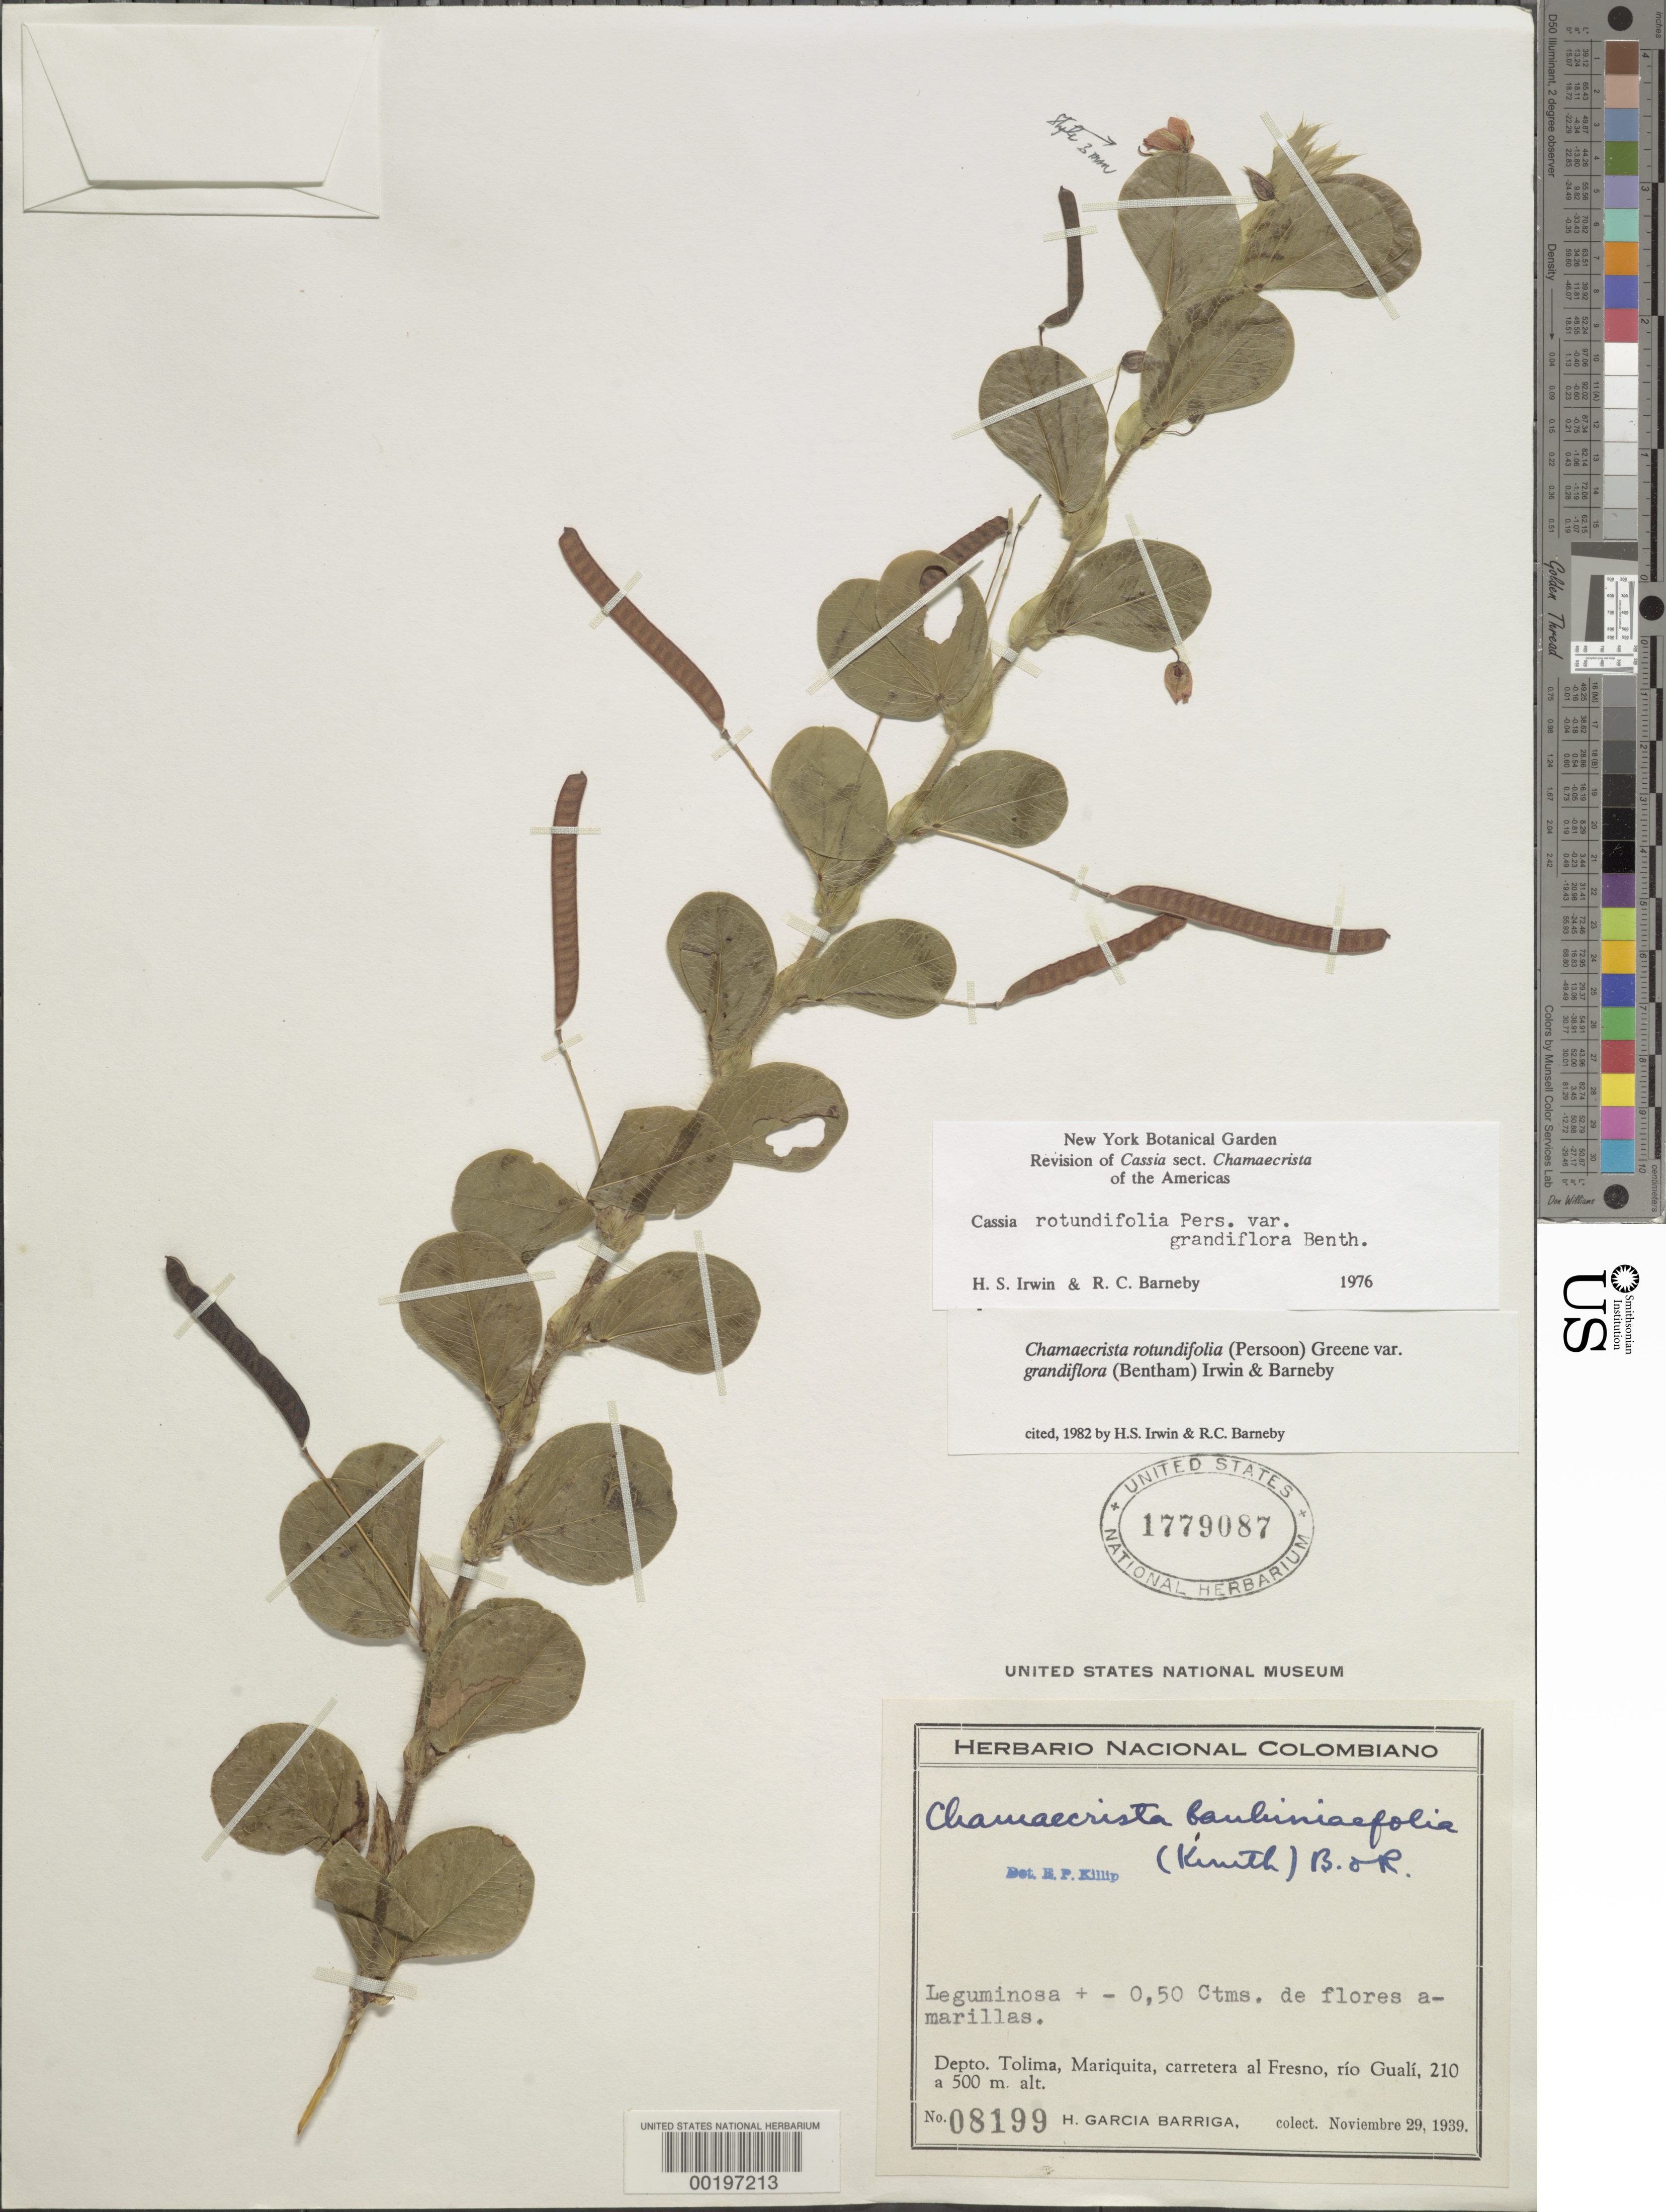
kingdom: Plantae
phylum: Tracheophyta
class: Magnoliopsida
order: Fabales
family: Fabaceae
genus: Chamaecrista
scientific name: Chamaecrista rotundifolia var. grandiflora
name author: (Benth.) H.S. Irwin & Barneby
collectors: H. García Barriga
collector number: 08199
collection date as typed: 29 Nov 1939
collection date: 1939-11-29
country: Colombia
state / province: Tolima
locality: Mariquita, Carretera al Fresno, Rio Guali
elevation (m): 210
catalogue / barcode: US 1779087